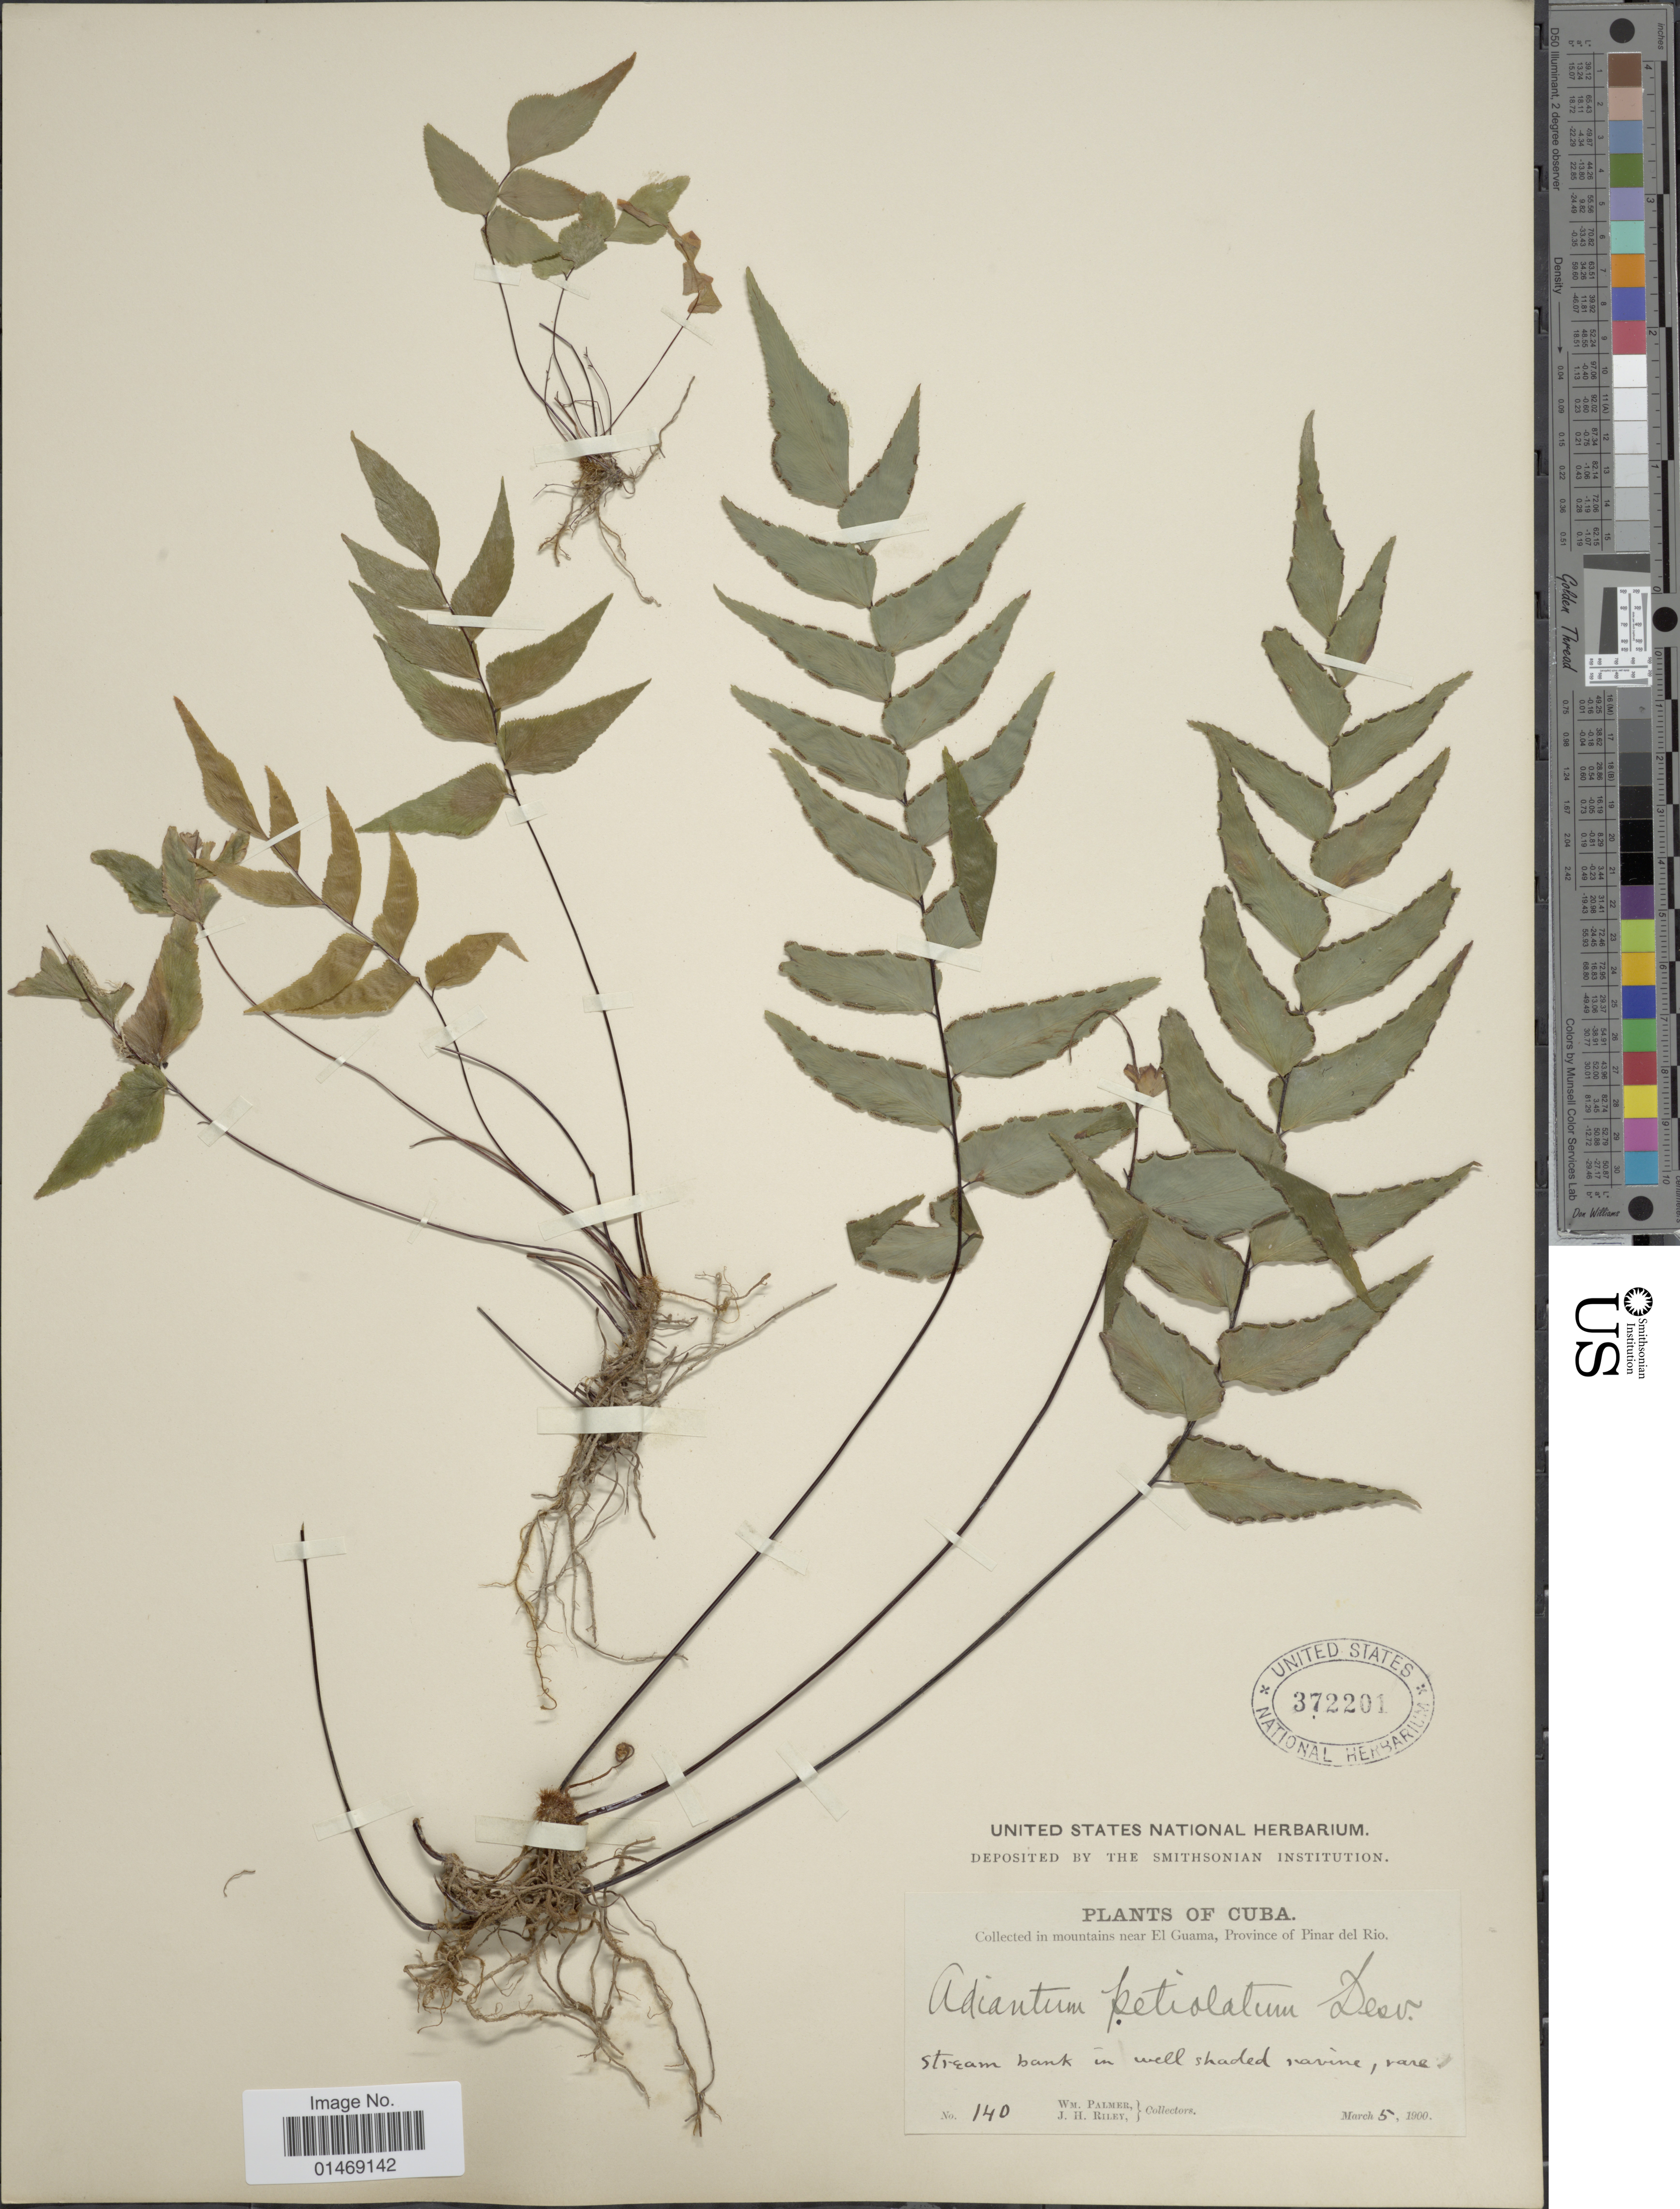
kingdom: Plantae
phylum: Tracheophyta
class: Polypodiopsida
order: Polypodiales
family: Pteridaceae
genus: Adiantum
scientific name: Adiantum petiolatum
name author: Desv.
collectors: W. Palmer & J. H. Riley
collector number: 140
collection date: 1900-03-05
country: Cuba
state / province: Pinar del Río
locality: In mountains near El Guama, stream bank in wel shaded ravine, rare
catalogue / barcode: US 372201